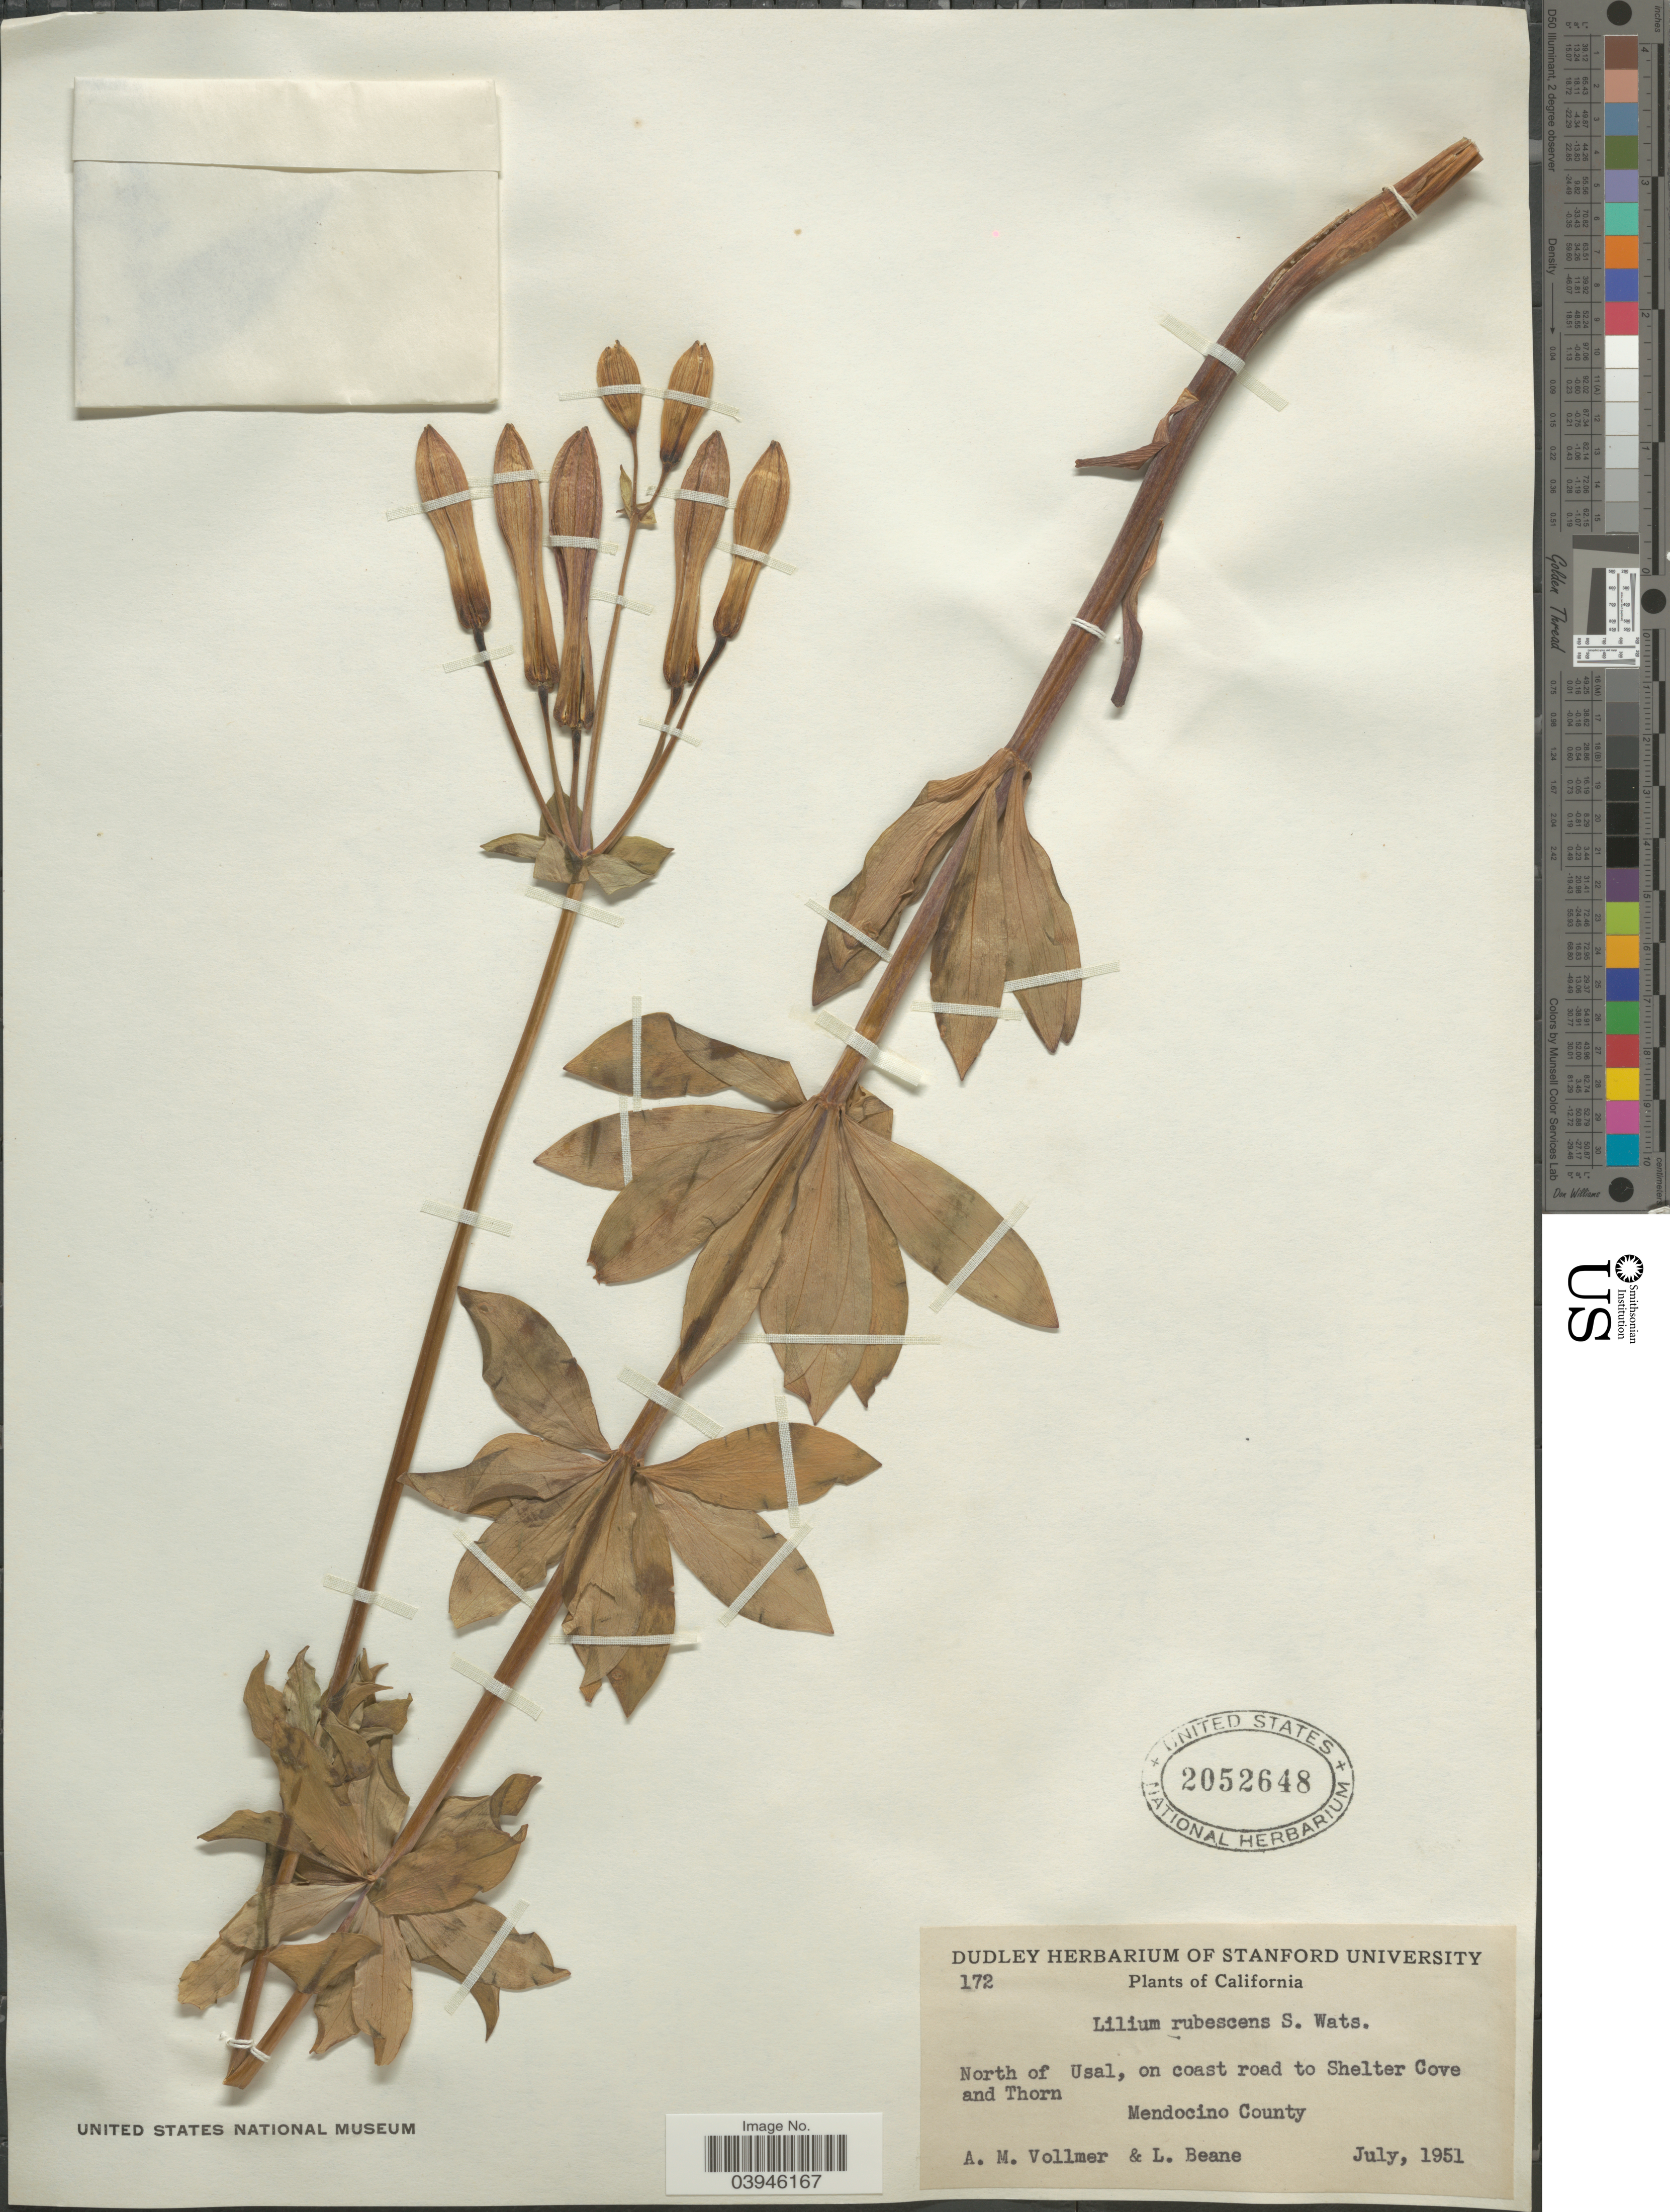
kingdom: Plantae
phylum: Tracheophyta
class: Liliopsida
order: Liliales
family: Liliaceae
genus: Lilium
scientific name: Lilium rubescens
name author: S. Watson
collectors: A. Vollmer & L. Beane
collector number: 172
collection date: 1951-07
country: United States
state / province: California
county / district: Mendocino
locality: North of Usal, on coast road to Shelter Cove and Thorn. Mendocino County.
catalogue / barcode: US 2052648